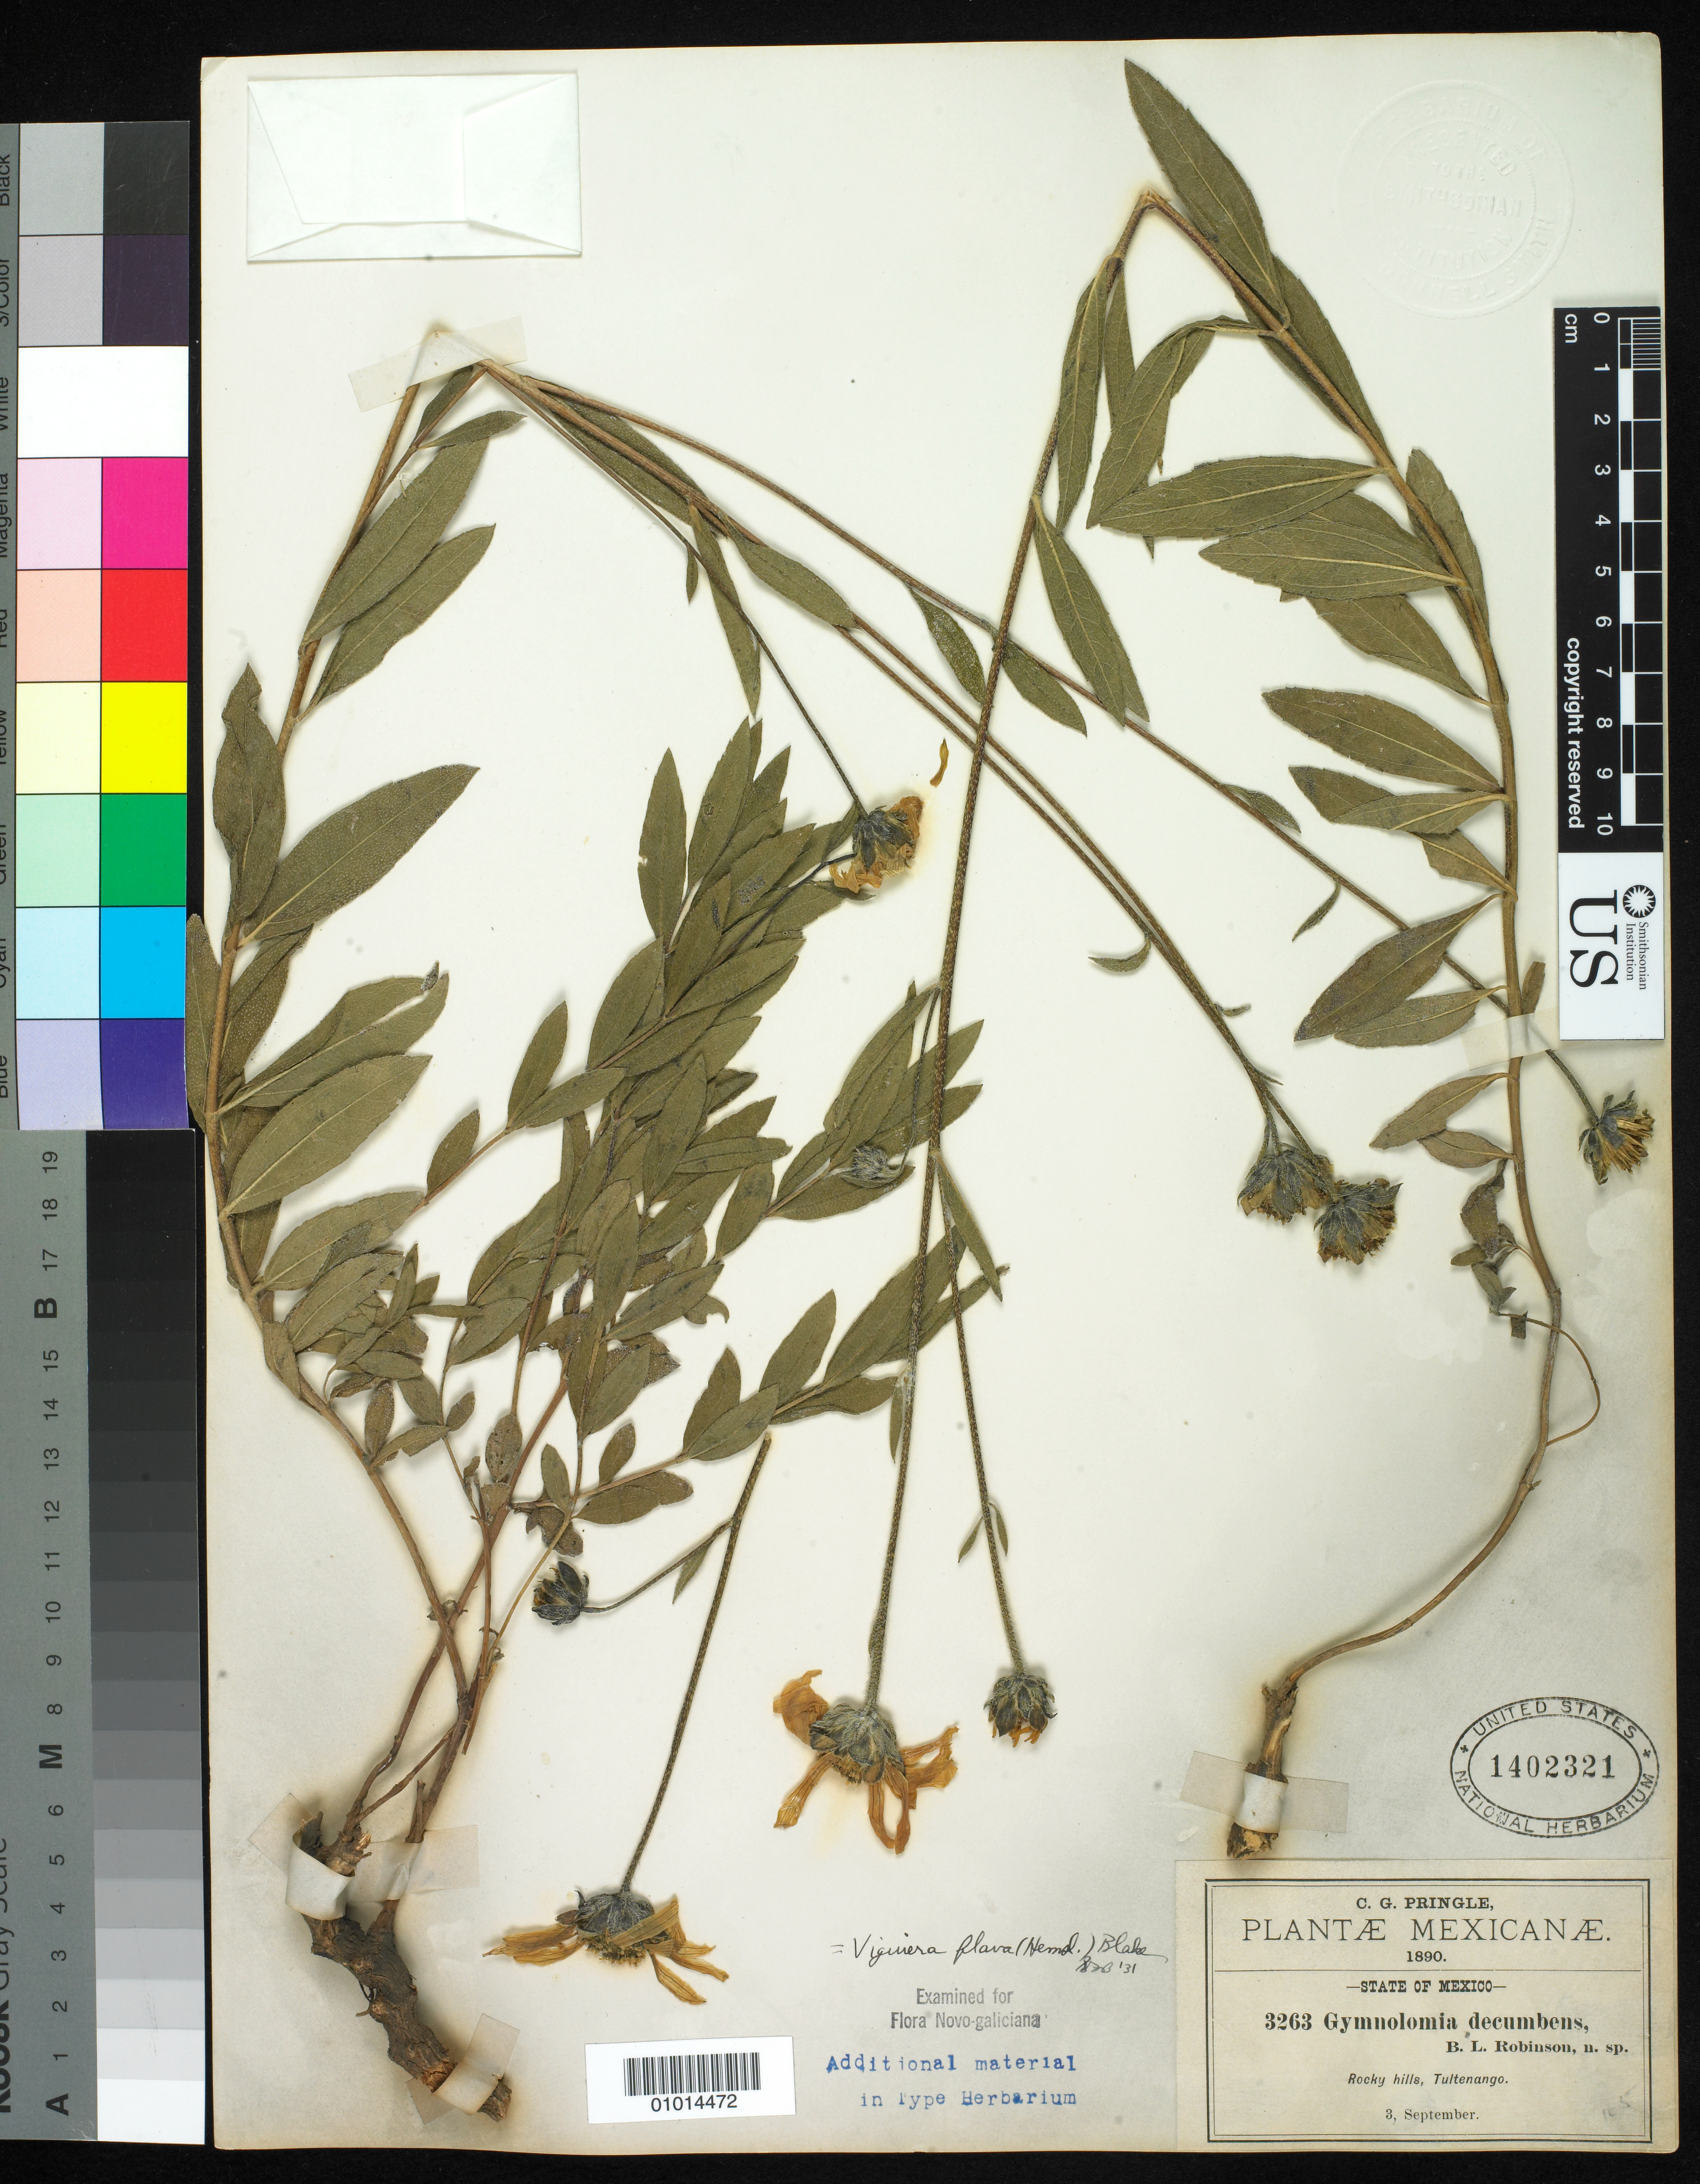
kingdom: Plantae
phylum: Tracheophyta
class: Magnoliopsida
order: Asterales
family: Asteraceae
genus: Gymnolomia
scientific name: Gymnolomia decumbens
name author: B.L. Rob.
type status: Isotype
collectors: C. G. Pringle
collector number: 3263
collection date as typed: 03 Sep 1890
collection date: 1890-09-03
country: Mexico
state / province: México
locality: Tultenango.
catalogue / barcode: US 1402321